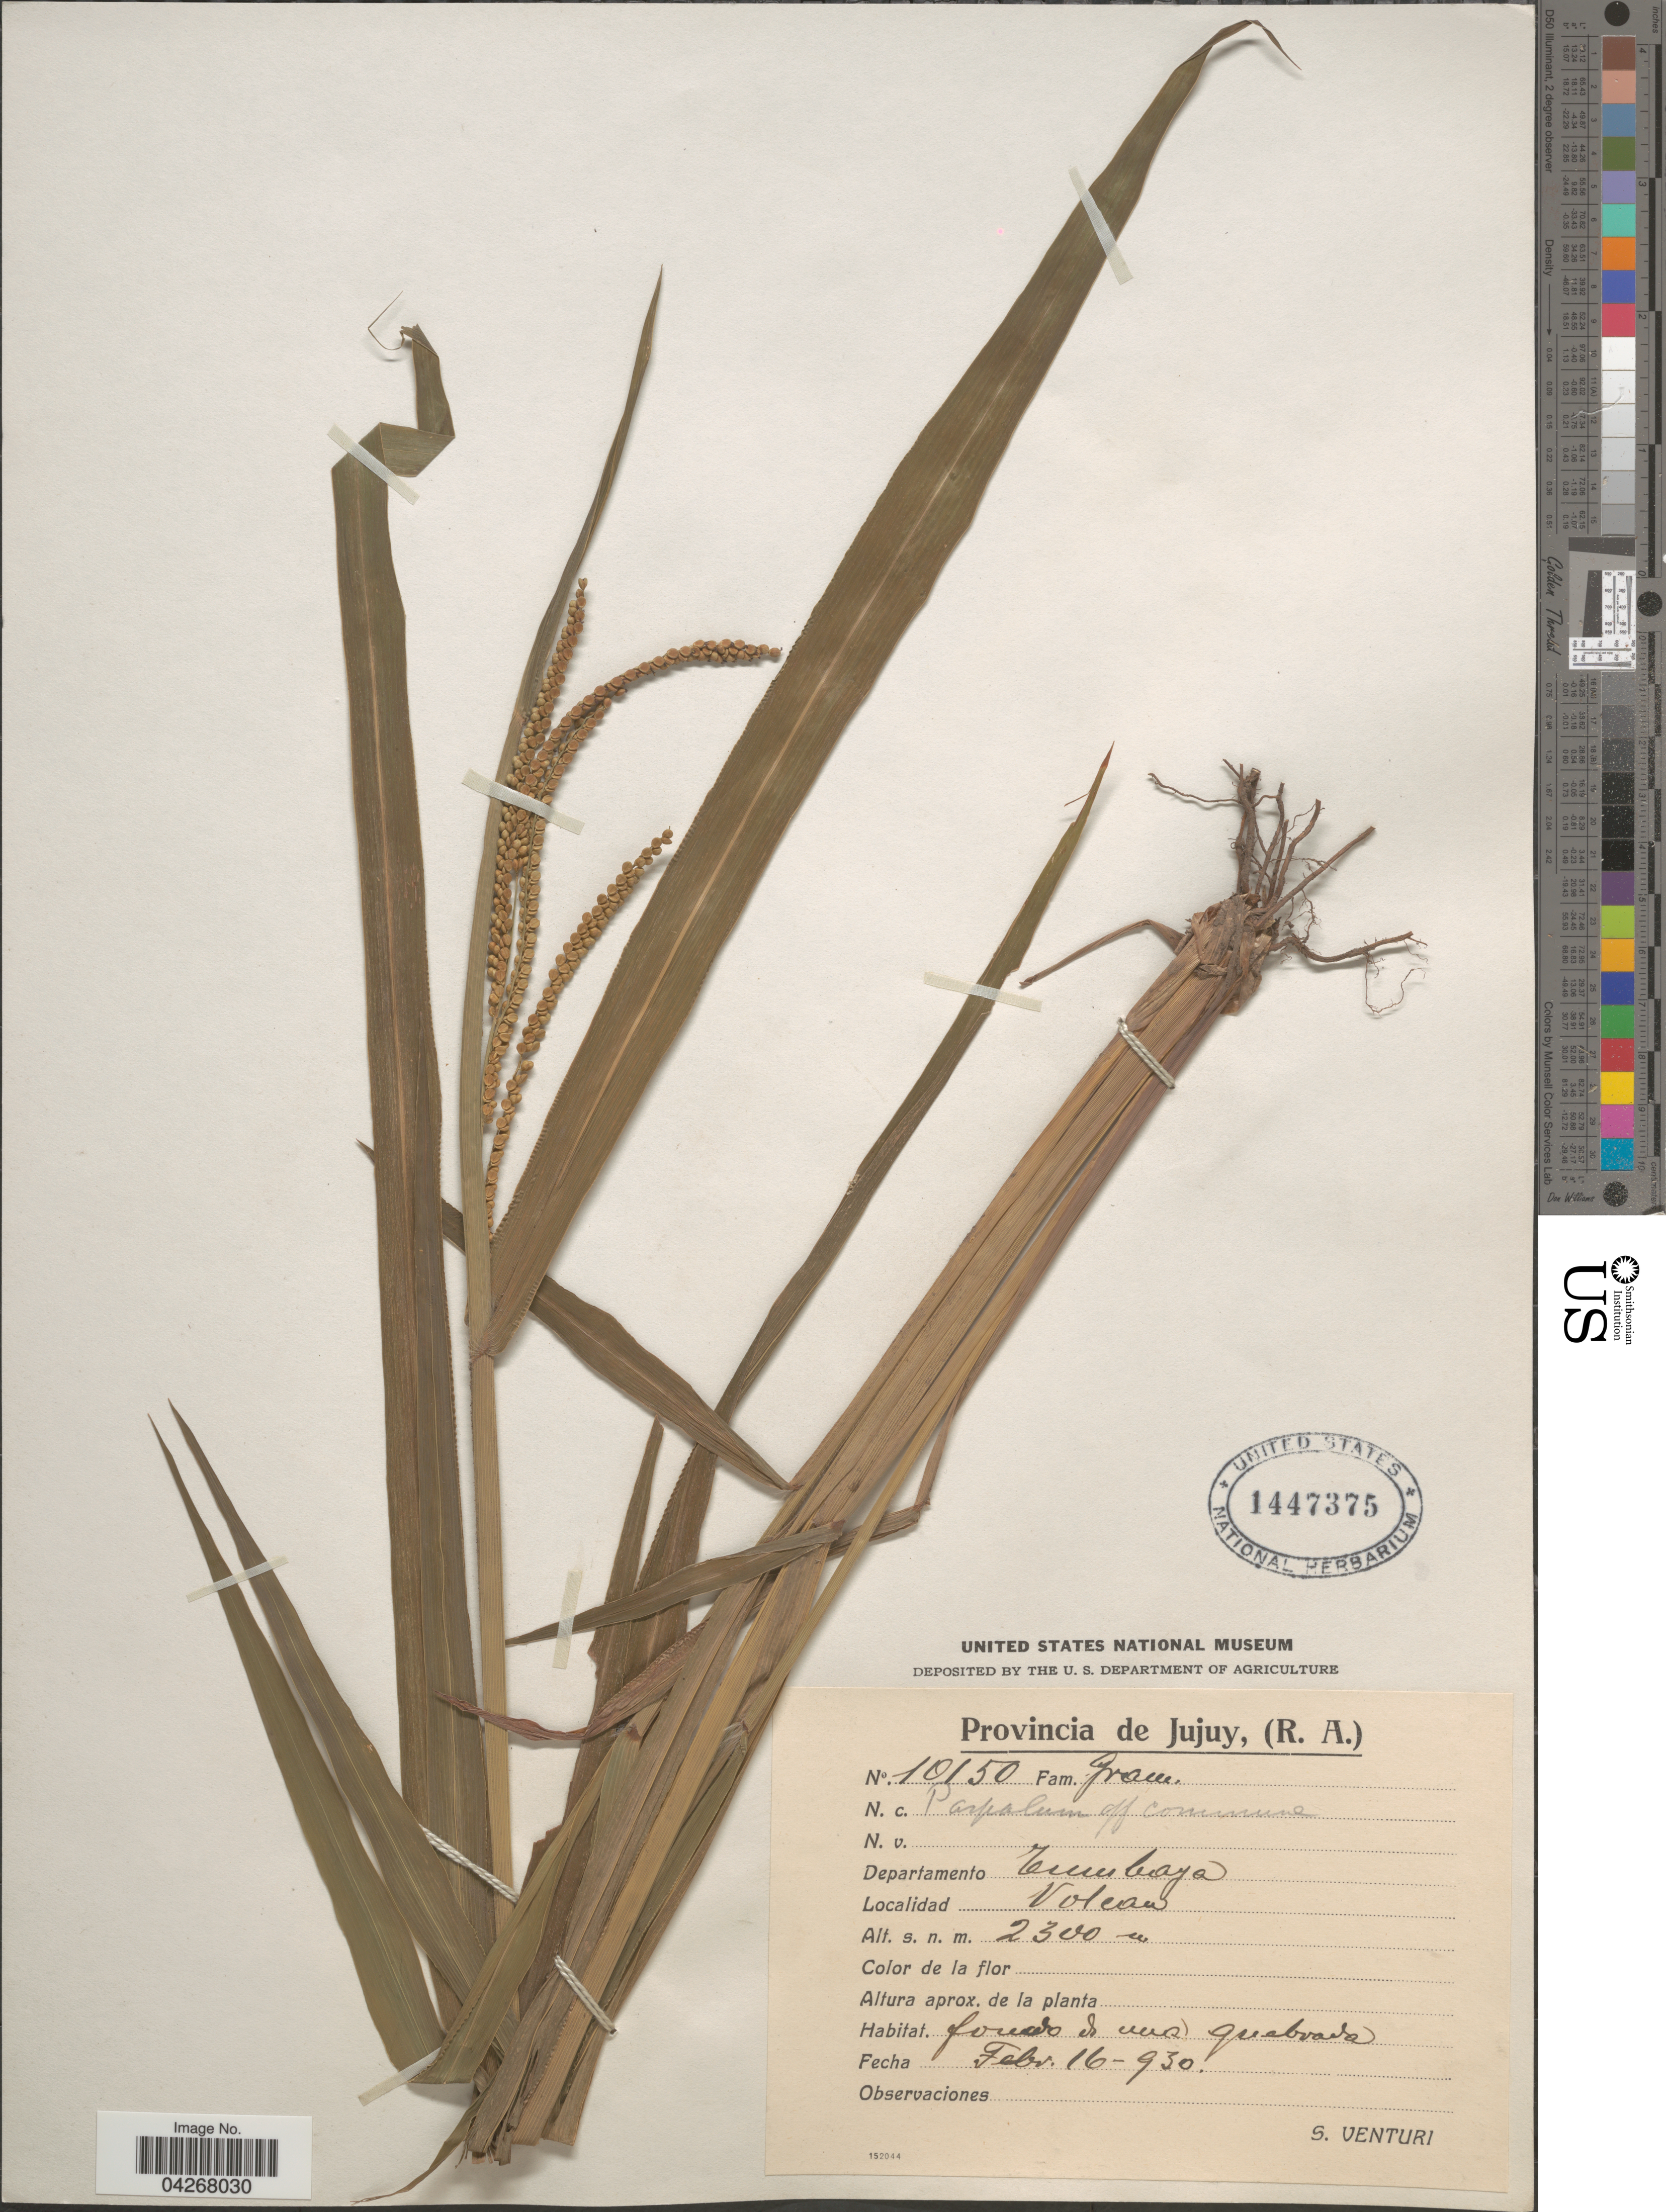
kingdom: Plantae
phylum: Tracheophyta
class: Liliopsida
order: Poales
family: Poaceae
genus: Paspalum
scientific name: Paspalum commune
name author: Lillo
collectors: S. Venturi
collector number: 10150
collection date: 1930-02-16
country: Argentina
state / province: Jujuy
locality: Departamento Tumbaya. Volcan.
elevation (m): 2300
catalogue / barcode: US 1447375